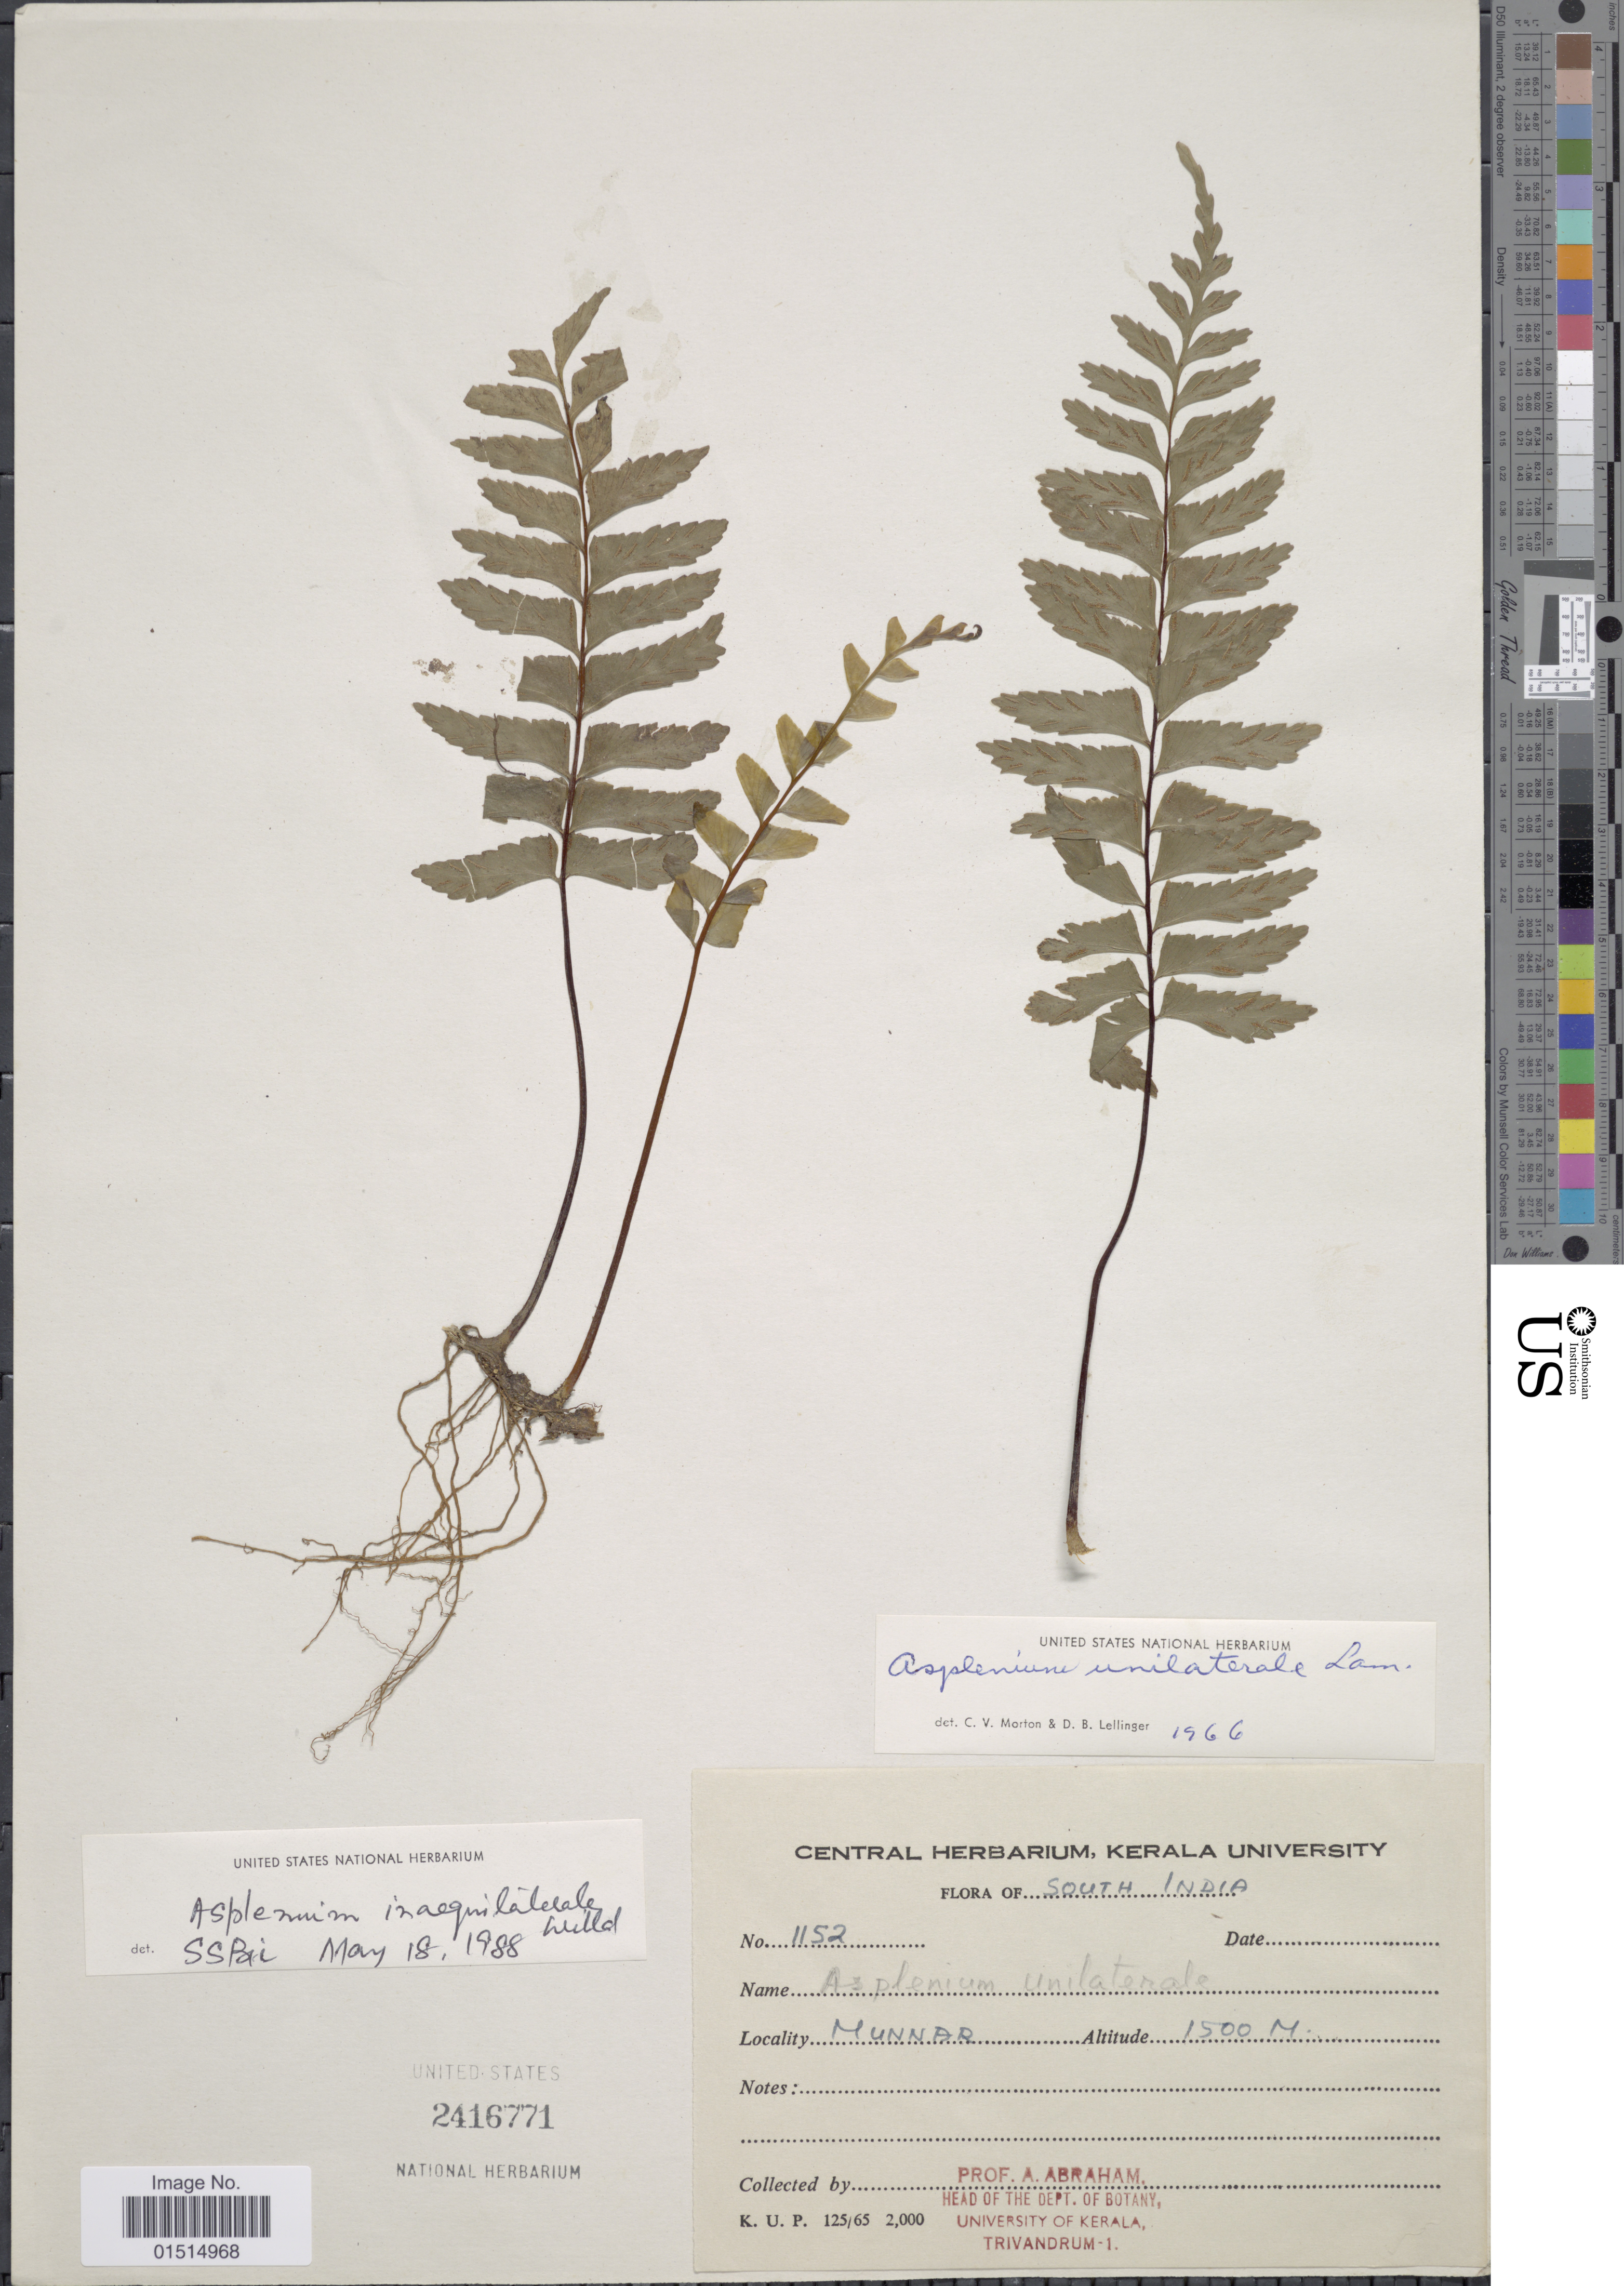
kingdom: Plantae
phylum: Tracheophyta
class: Polypodiopsida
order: Polypodiales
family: Aspleniaceae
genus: Asplenium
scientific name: Asplenium inaequilaterale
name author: Willd.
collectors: A. Abraham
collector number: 1152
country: India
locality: South India, Munnar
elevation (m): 1500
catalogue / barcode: US 2416771